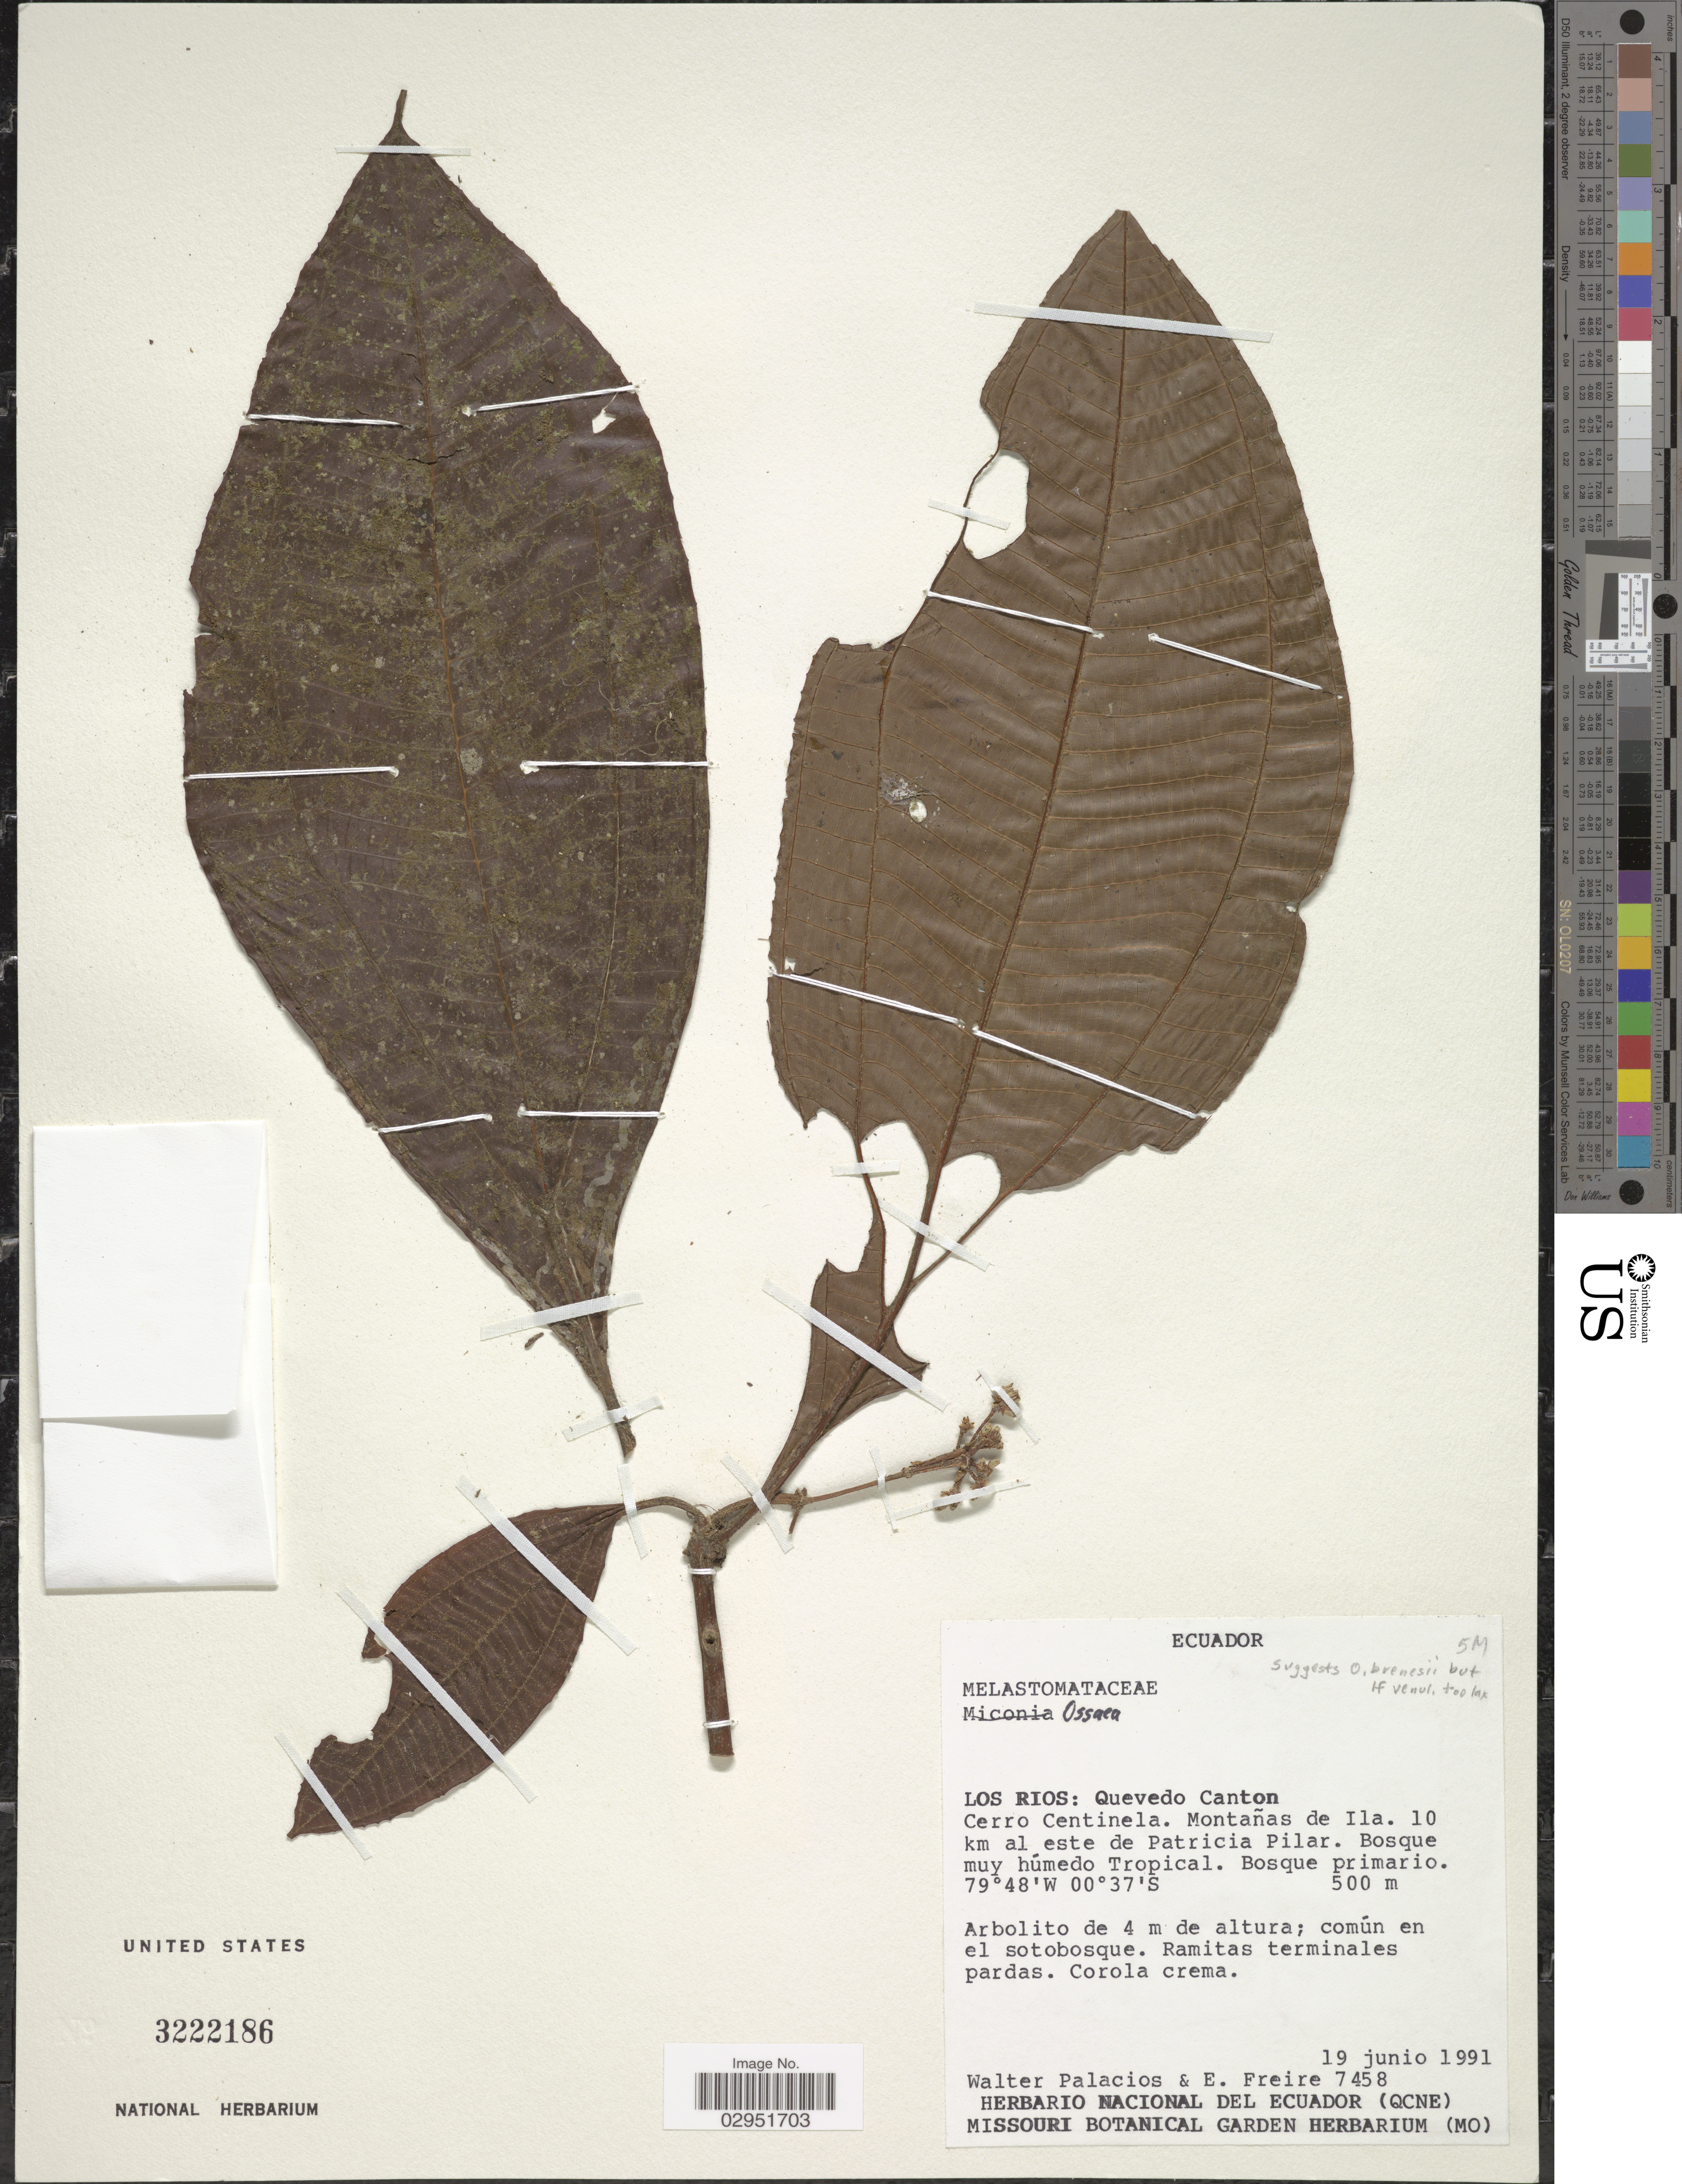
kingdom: Plantae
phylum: Tracheophyta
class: Magnoliopsida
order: Myrtales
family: Melastomataceae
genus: Ossaea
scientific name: Ossaea sp.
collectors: W. Palacios & E. Freire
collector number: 7458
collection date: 1991-06-19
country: Ecuador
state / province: Los Ríos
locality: Los Rios: Quevedo Canton. Cerro Centinela. Montañas de Ila. 10 km al este de Patricia Pilar.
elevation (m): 500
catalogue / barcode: US 3222186